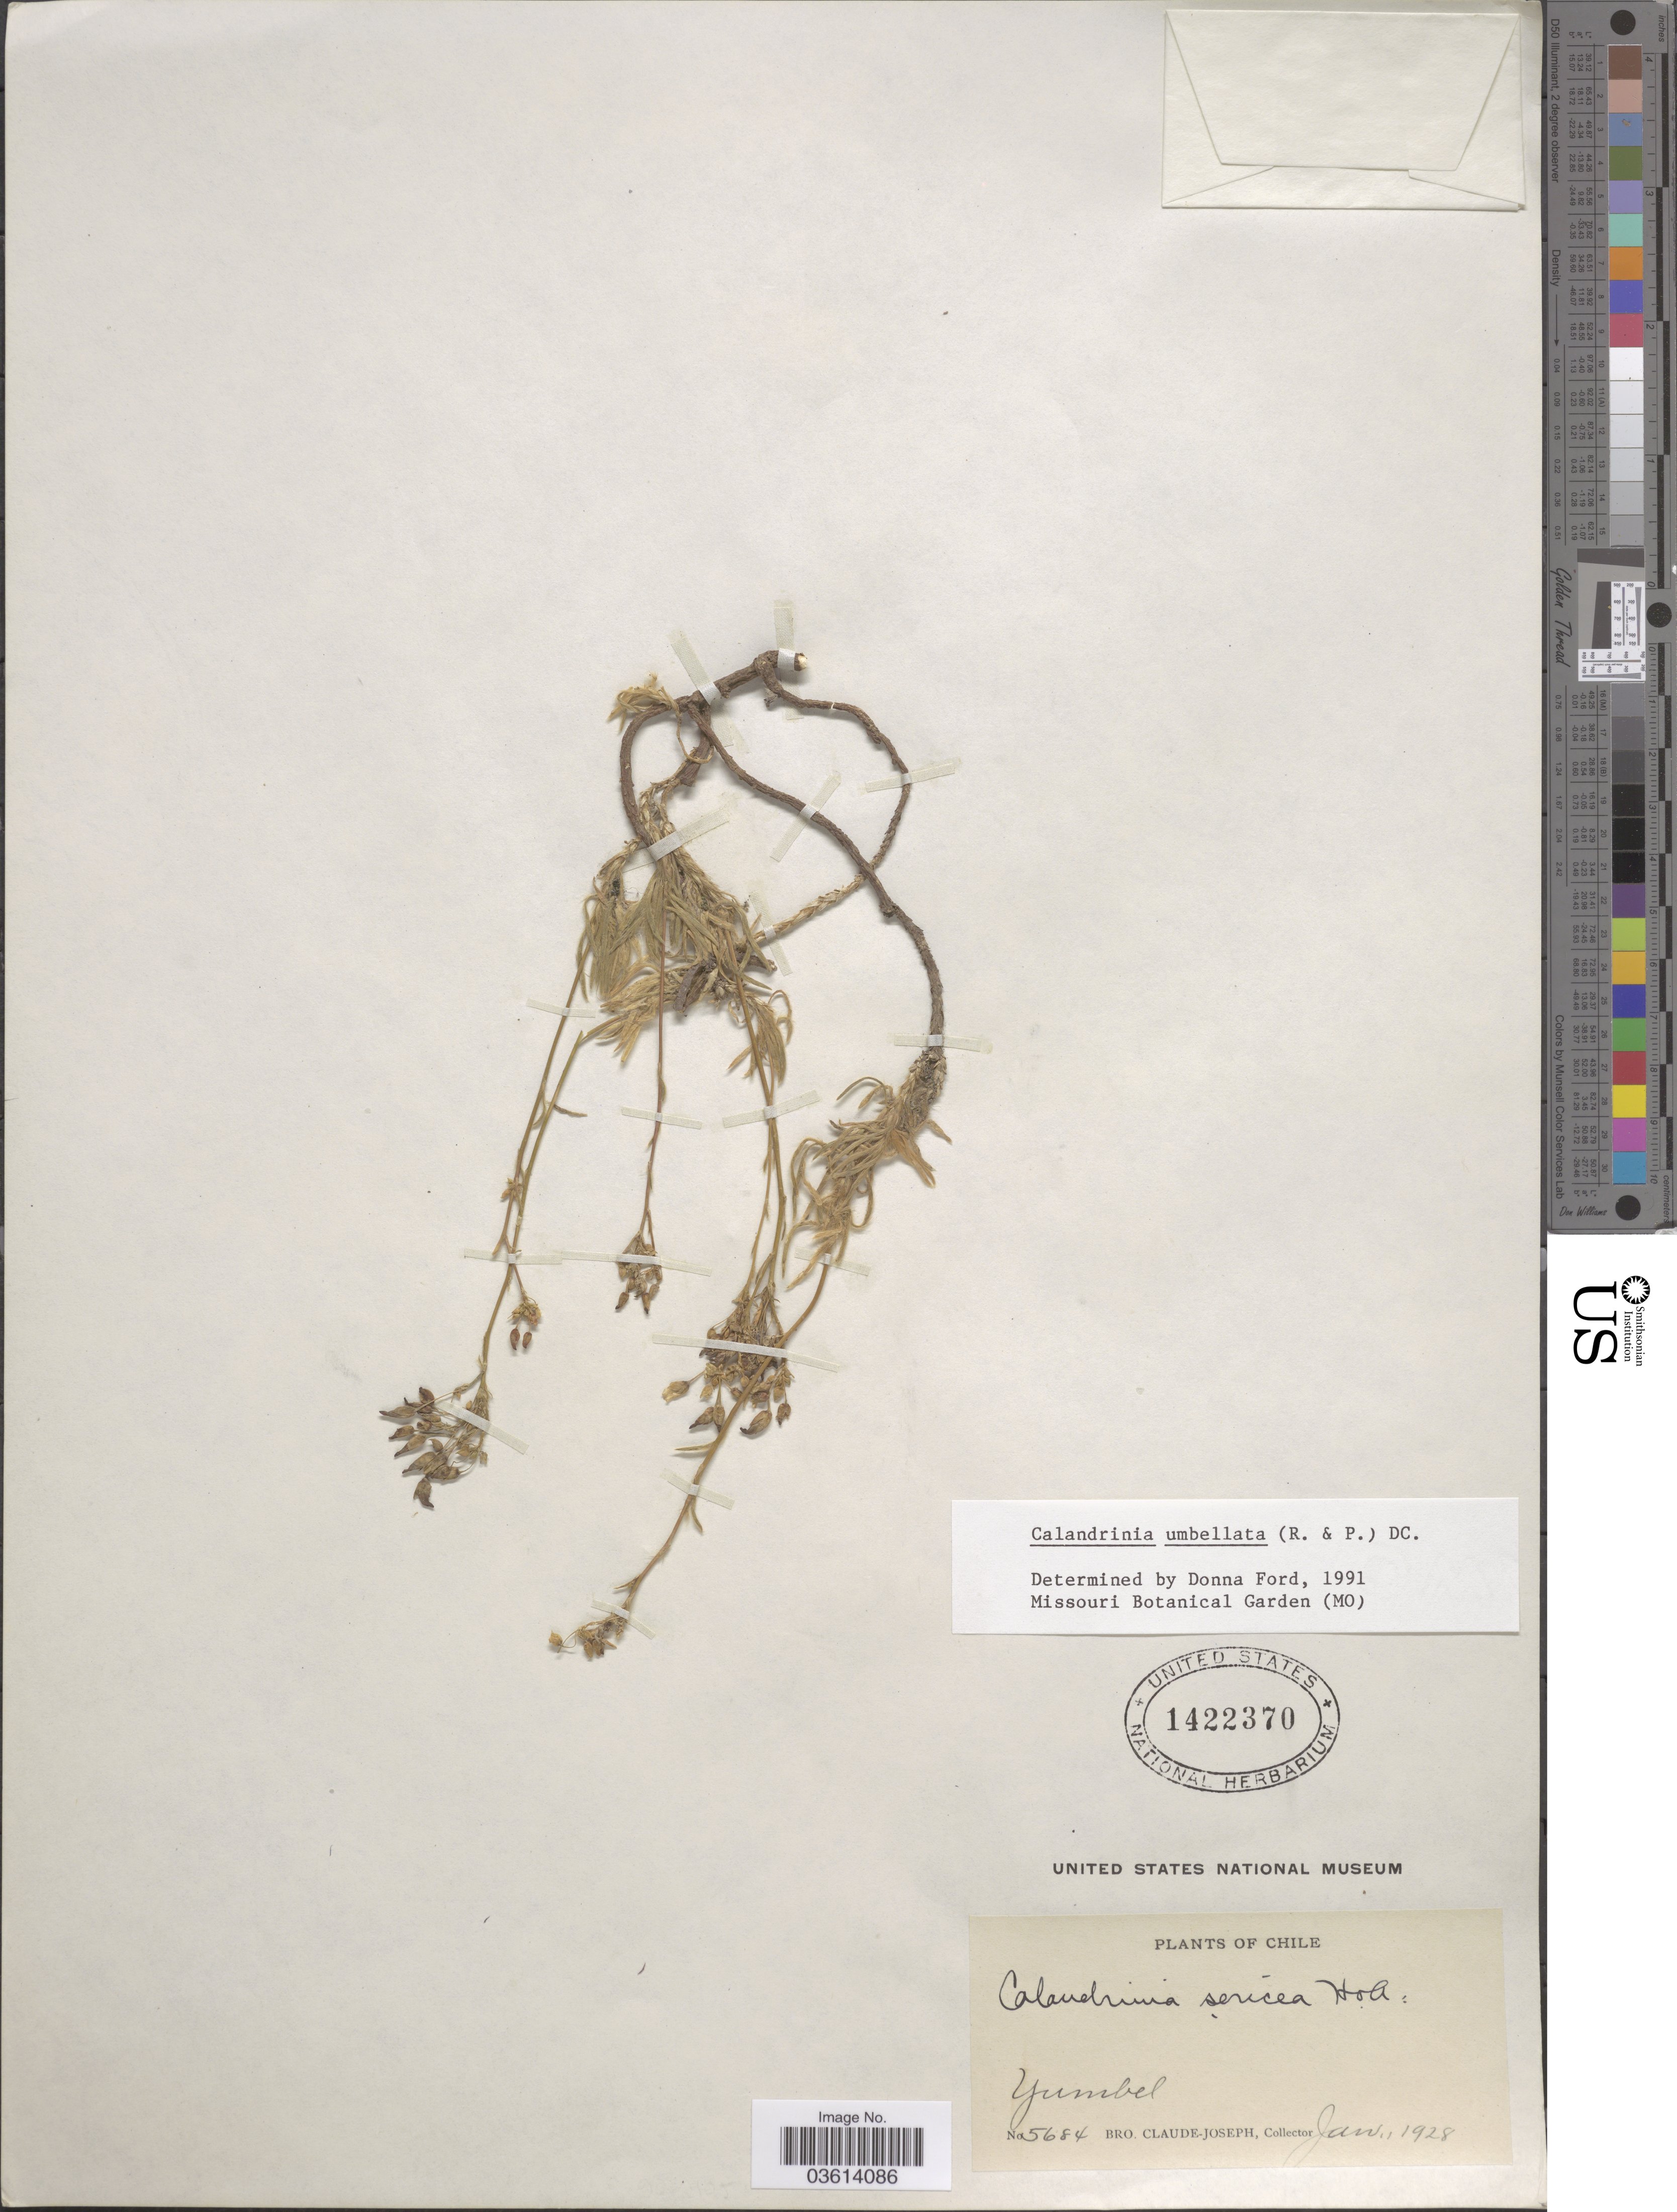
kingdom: Plantae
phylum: Tracheophyta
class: Magnoliopsida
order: Caryophyllales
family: Montiaceae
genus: Montiopsis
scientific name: Montiopsis umbellata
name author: (Ruiz & Pav.) D.I. Ford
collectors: Bro. Claude-Joseph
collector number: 5684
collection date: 1928-01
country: Chile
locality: Yumbel.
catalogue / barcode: US 1422370